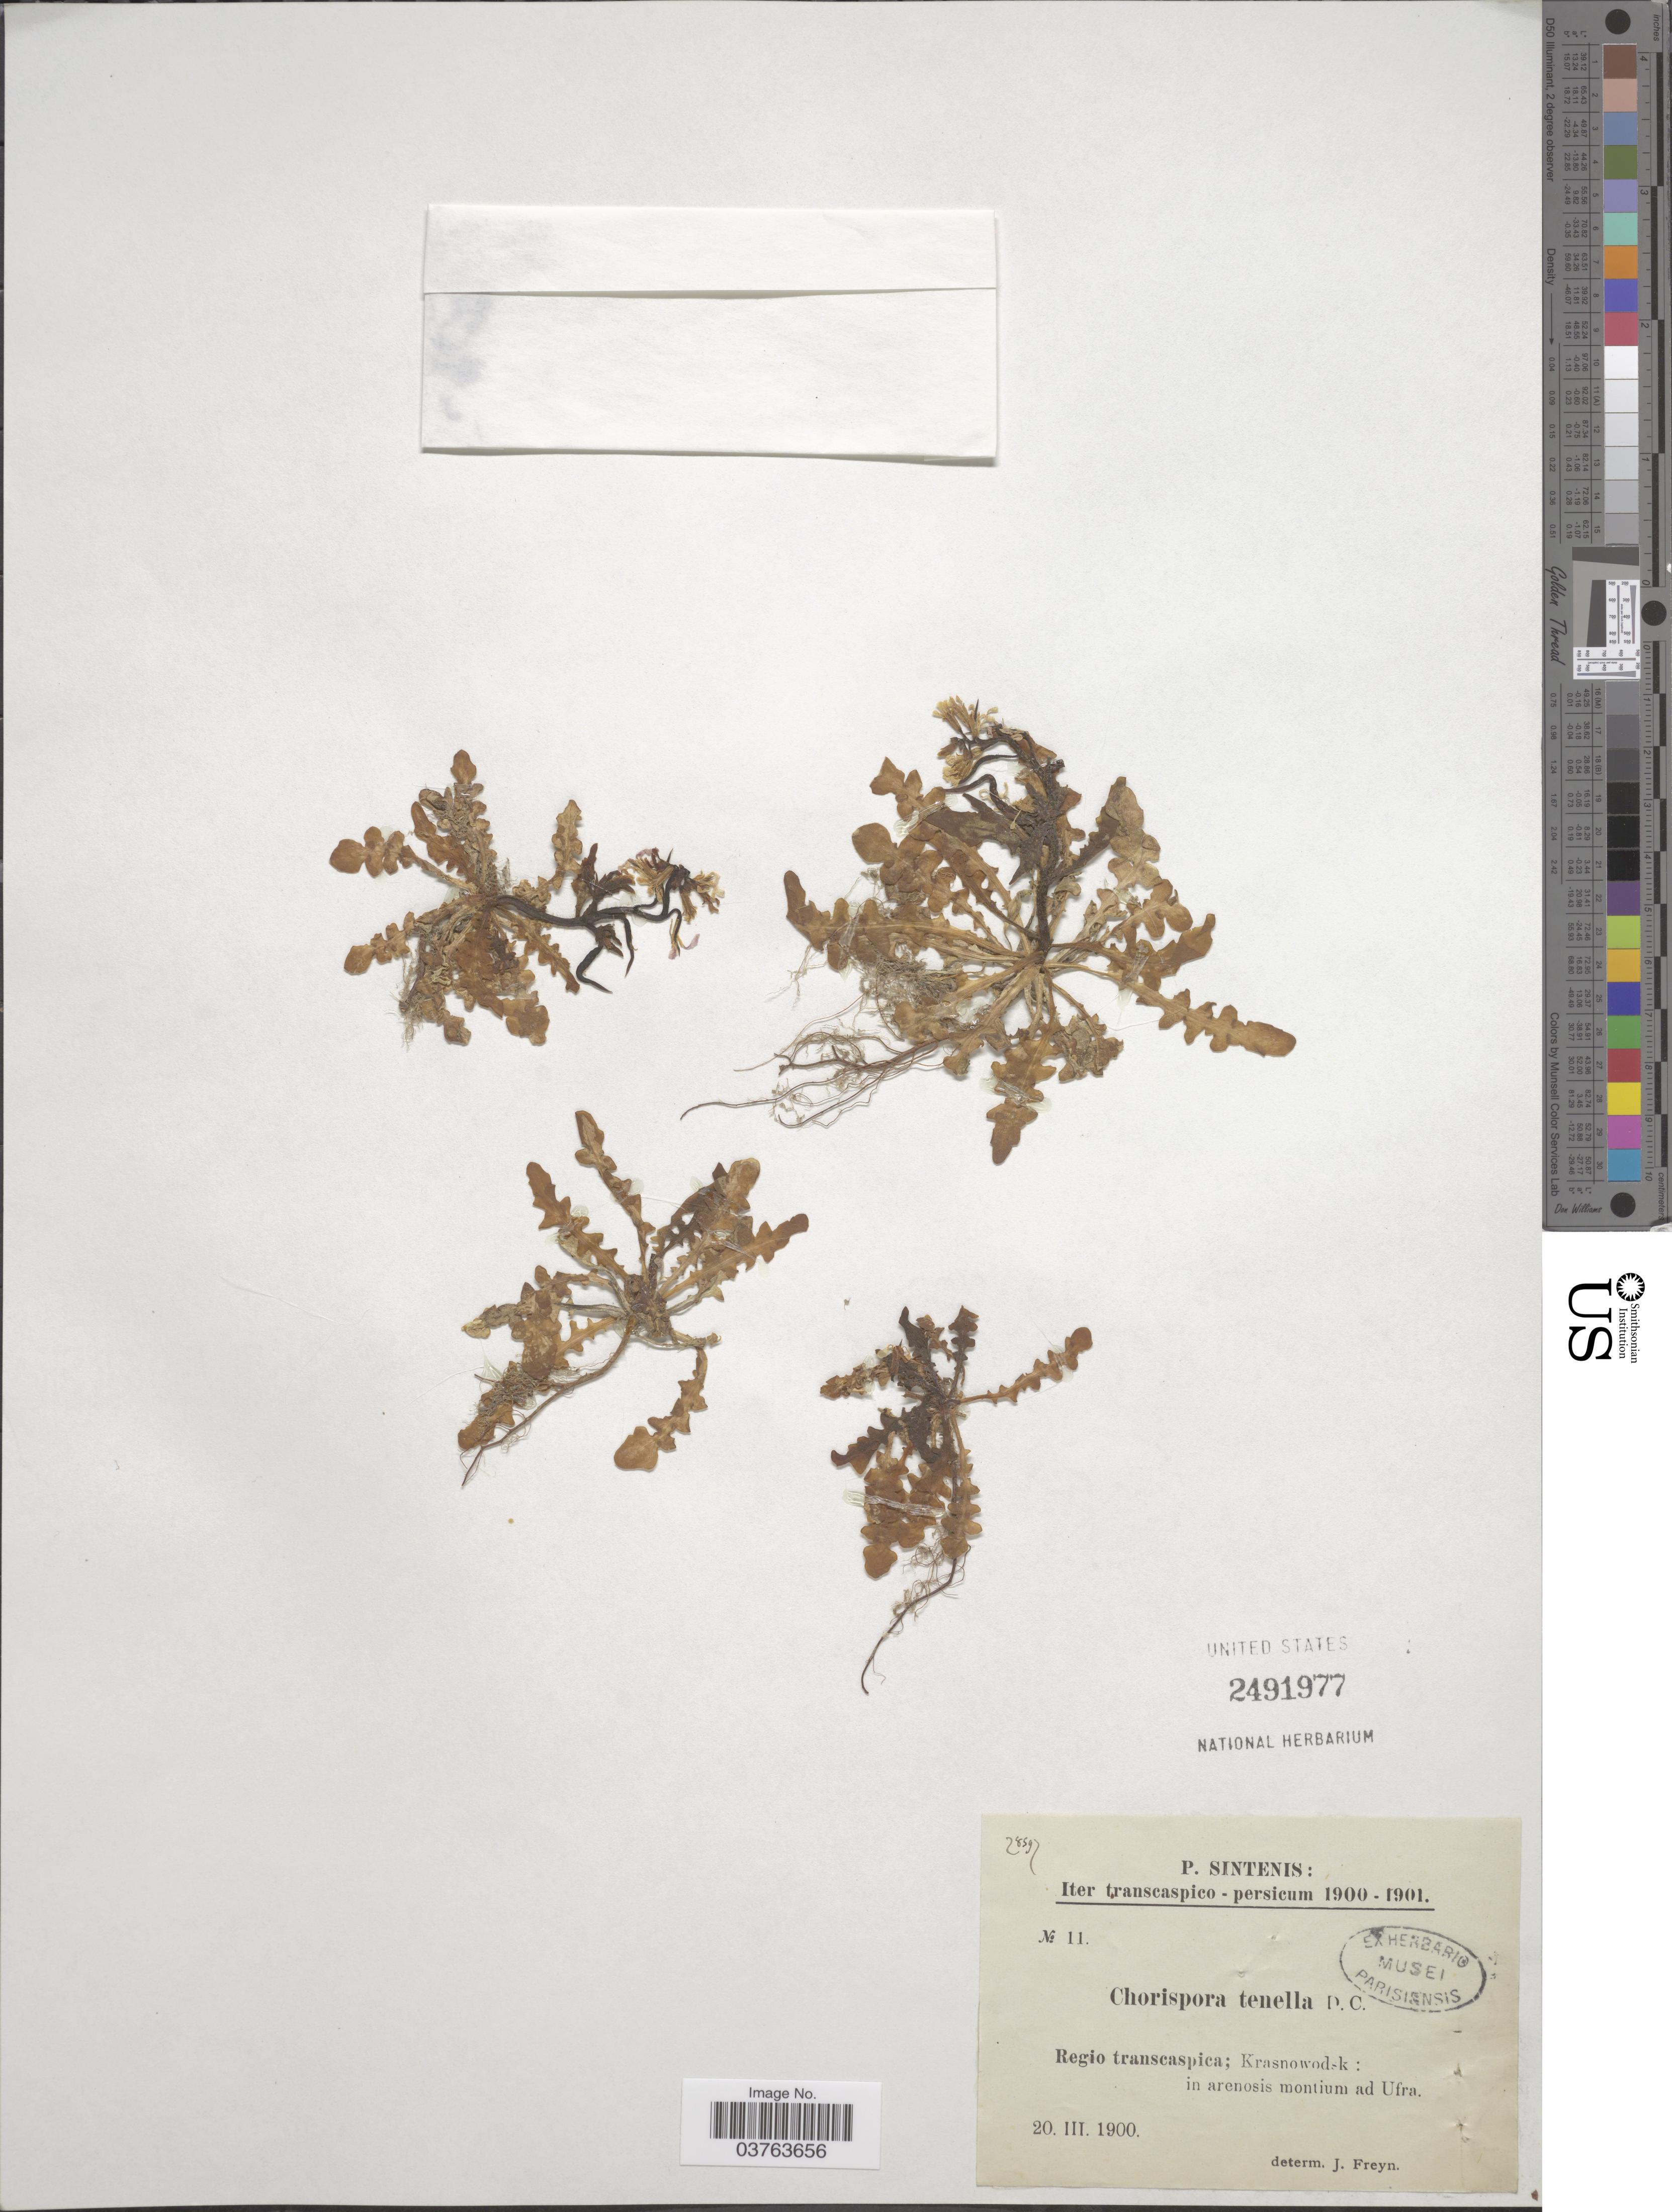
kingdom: Plantae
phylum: Tracheophyta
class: Magnoliopsida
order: Brassicales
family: Brassicaceae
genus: Chorispora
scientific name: Chorispora tenella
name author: DC.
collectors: P. Sintenis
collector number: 11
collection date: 1900-03-20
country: Turkmenistan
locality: Iter transcaspico- persicum. Regio transcaspica; Krasnowodsk: in arenosis montium ad Ufra.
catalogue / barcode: US 2491977